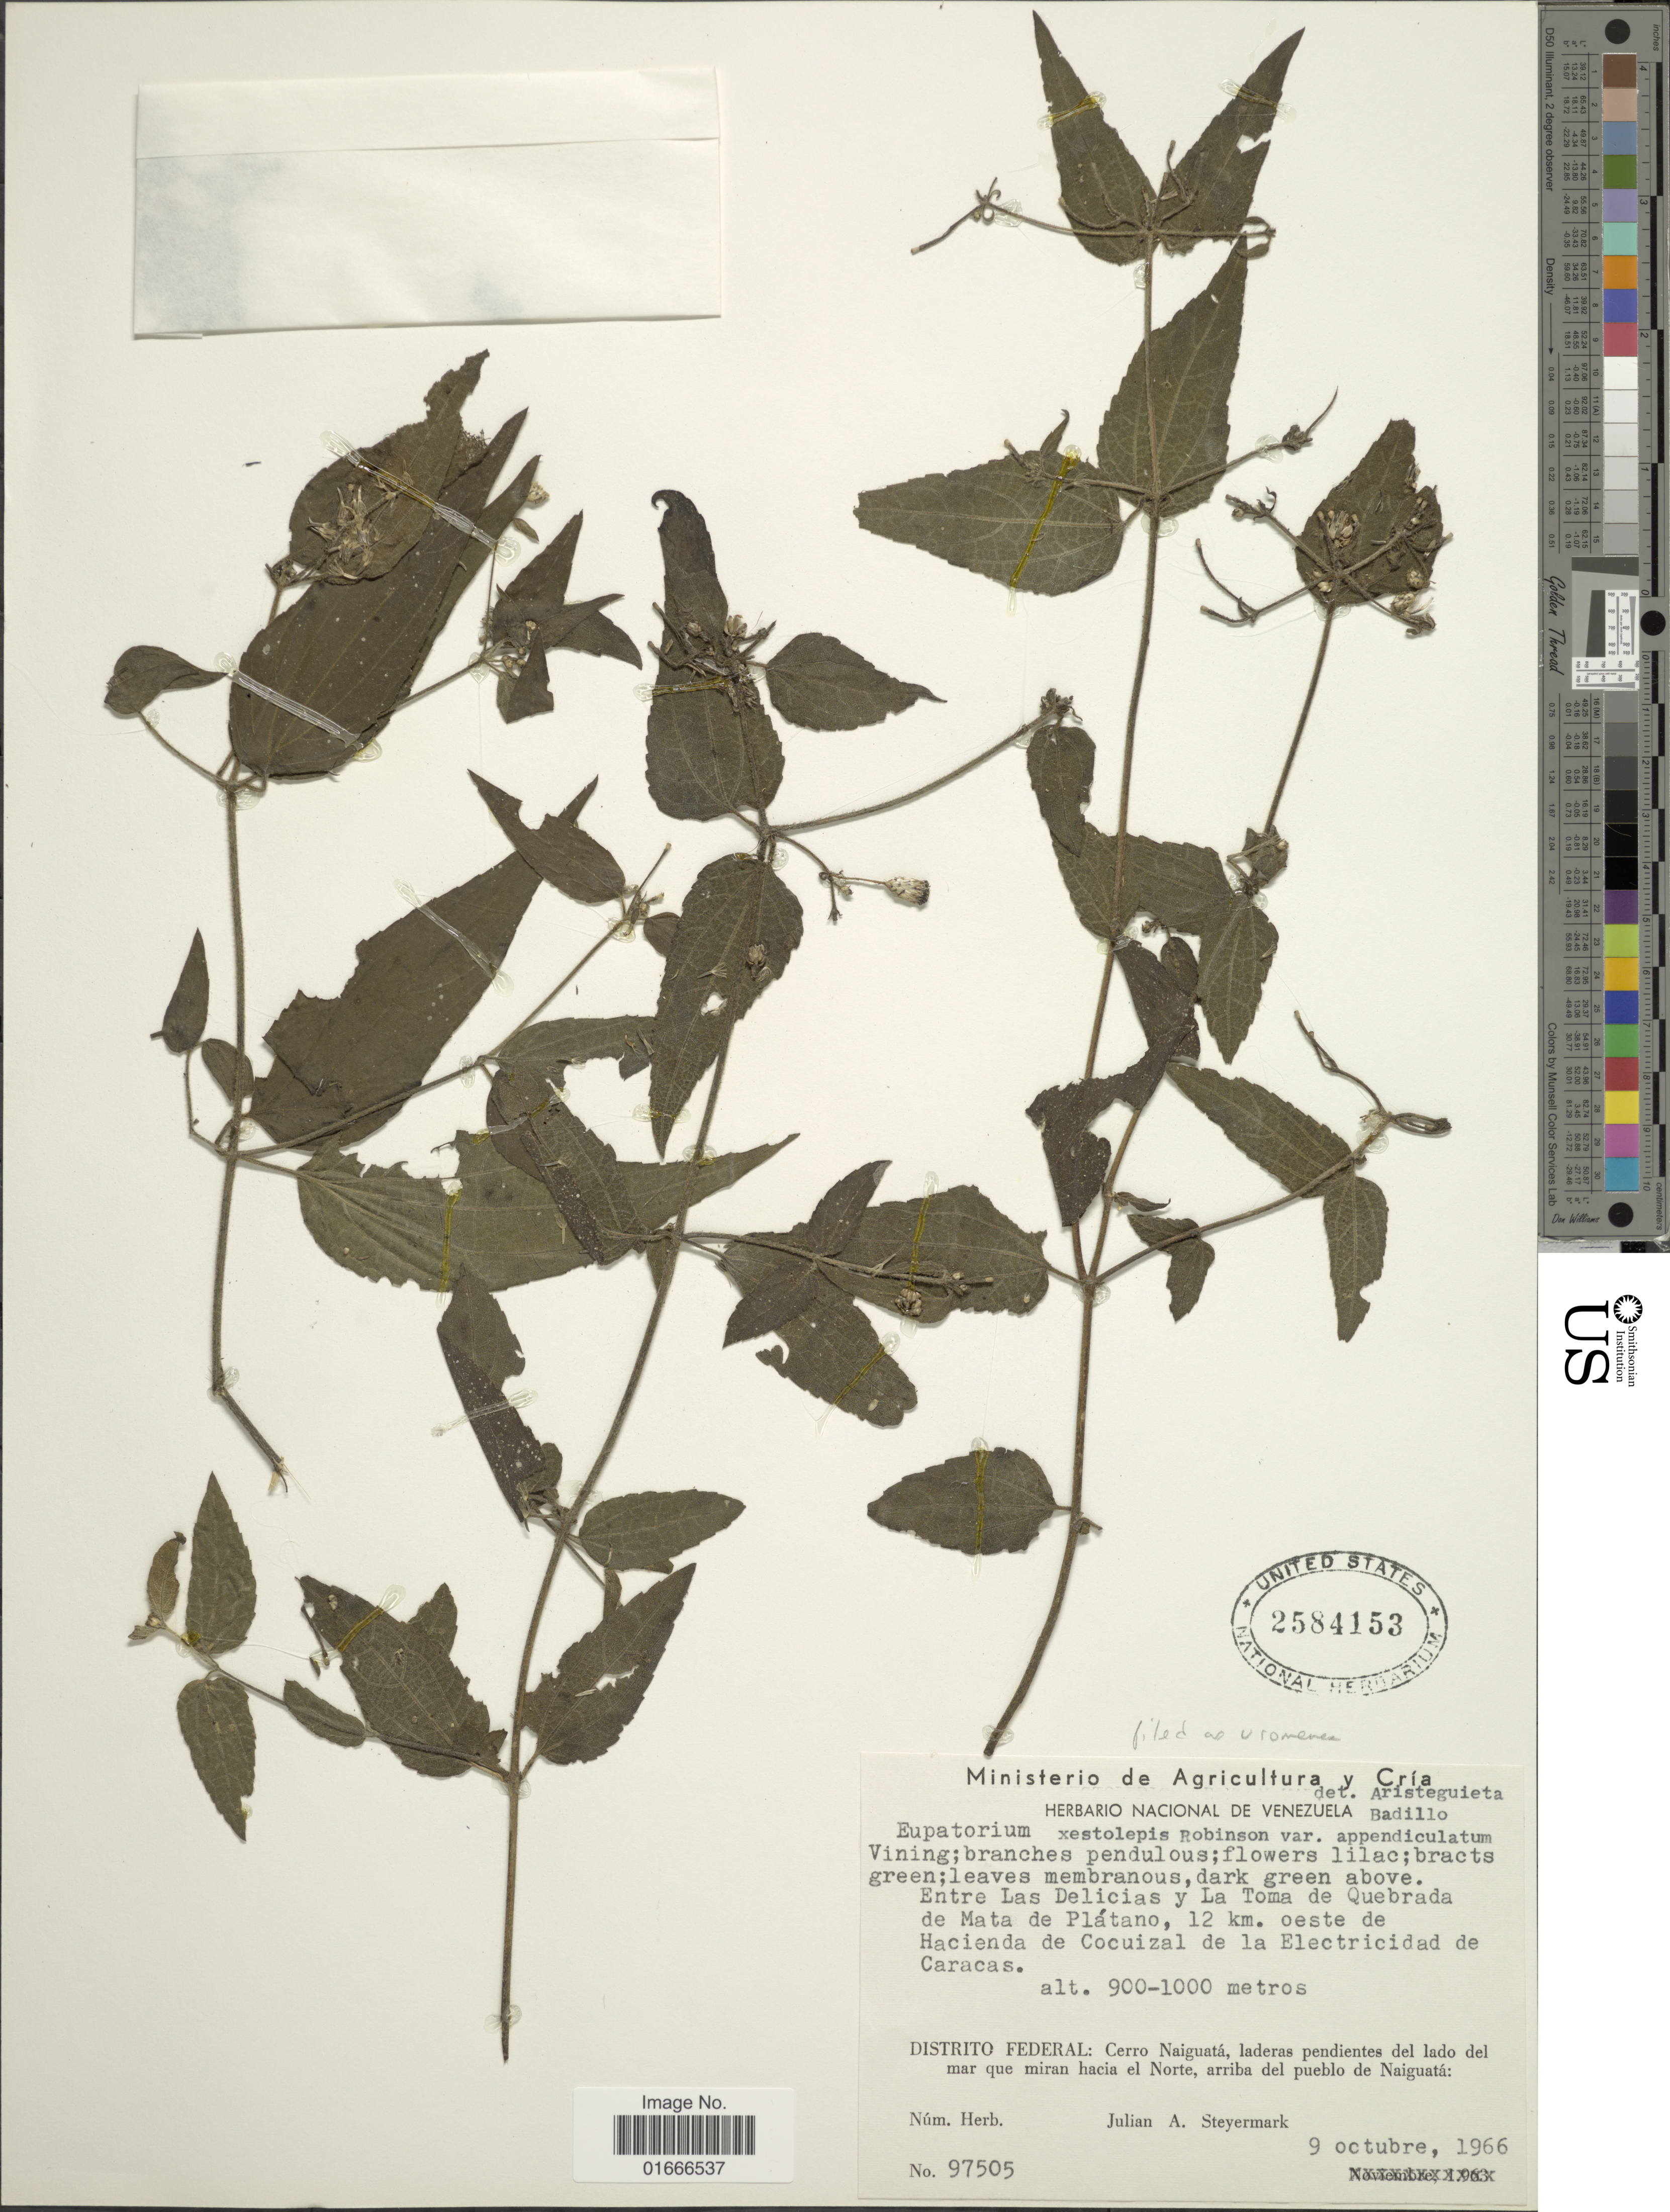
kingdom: Plantae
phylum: Tracheophyta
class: Magnoliopsida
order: Asterales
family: Asteraceae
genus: Chromolaena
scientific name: Chromolaena uromeres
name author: (B.L. Rob.) R.M. King & H. Rob.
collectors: J. Steyermark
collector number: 97505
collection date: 1966-10-09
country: Venezuela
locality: Entre Las Delicias y La Toma de Quebrada de Mata de Platano, 12 km oeste de Hacienda de Cocuizal de la Electricidad de Caracas, Distrito Federal, Cerro Naiguata, laderas pendientes del lado del mar que miran hacia el Norte, arriba del pueblo de Naiguata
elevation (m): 900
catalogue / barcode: US 2584153